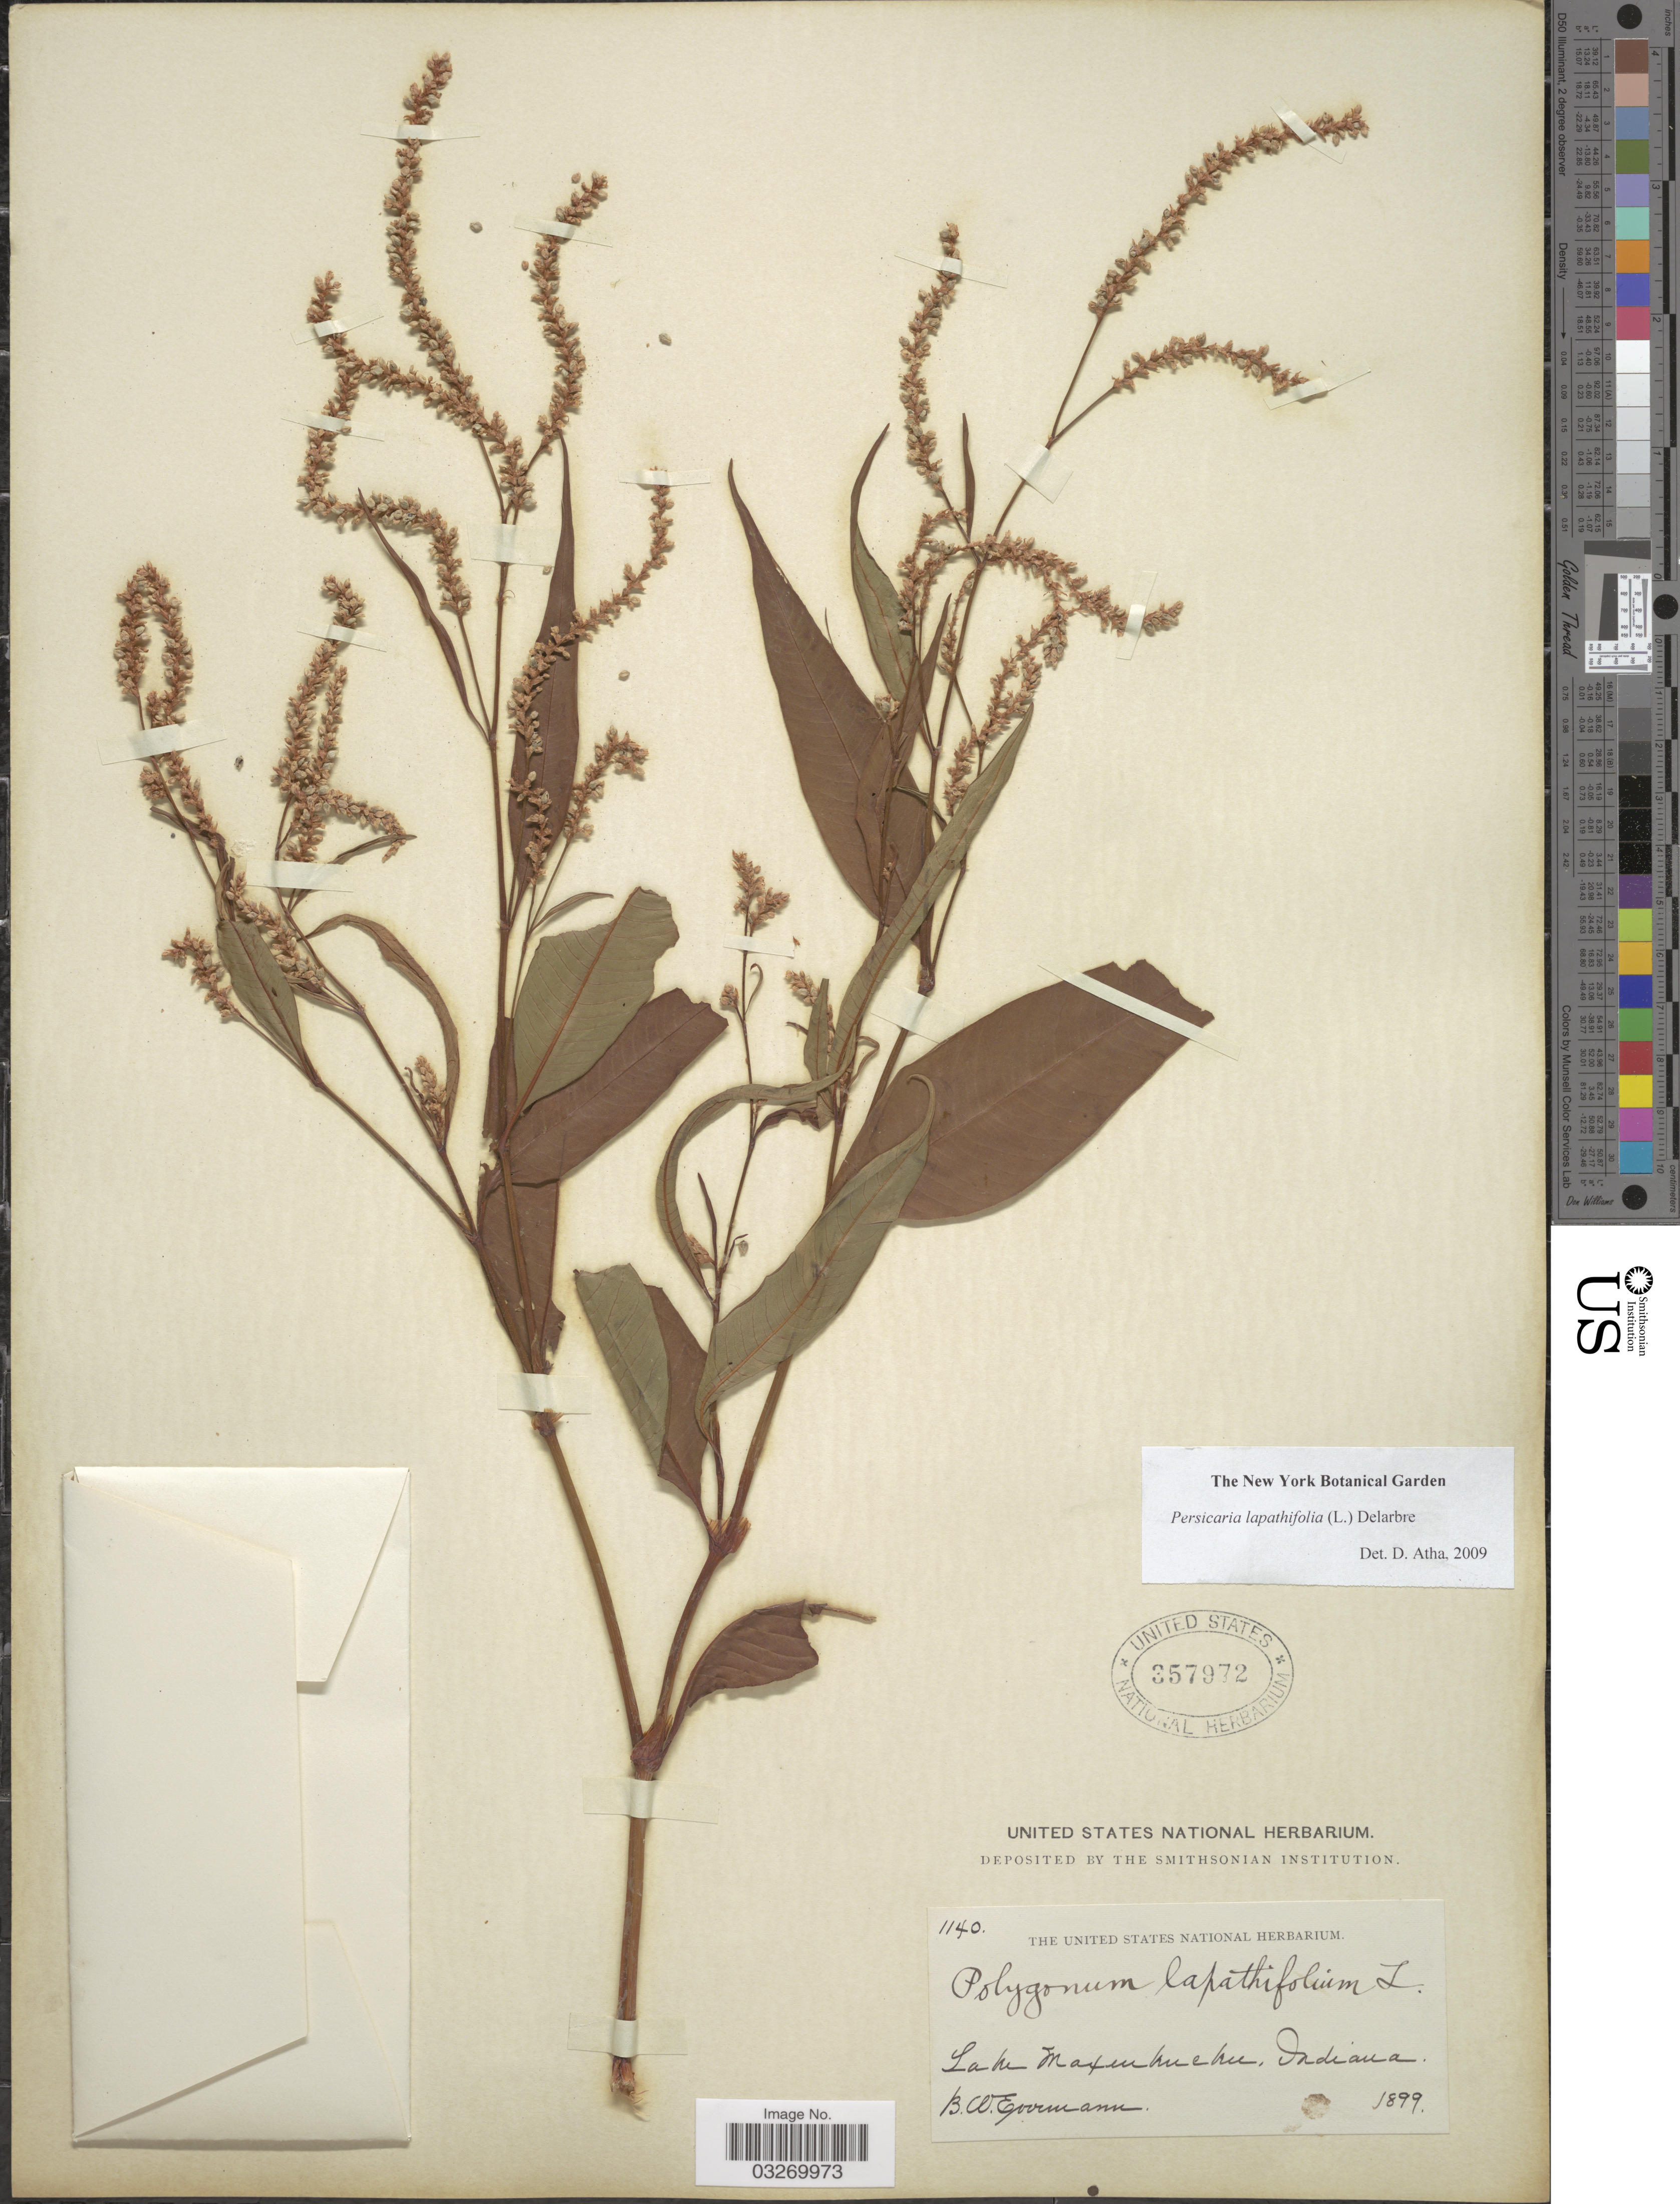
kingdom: Plantae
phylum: Tracheophyta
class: Magnoliopsida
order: Caryophyllales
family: Polygonaceae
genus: Persicaria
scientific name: Persicaria lapathifolia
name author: (L.) Delarbre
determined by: Atha, D. E.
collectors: B. W. Evermann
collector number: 1140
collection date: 1899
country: United States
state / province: Indiana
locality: Lake Maxinkuckee.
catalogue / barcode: US 357972